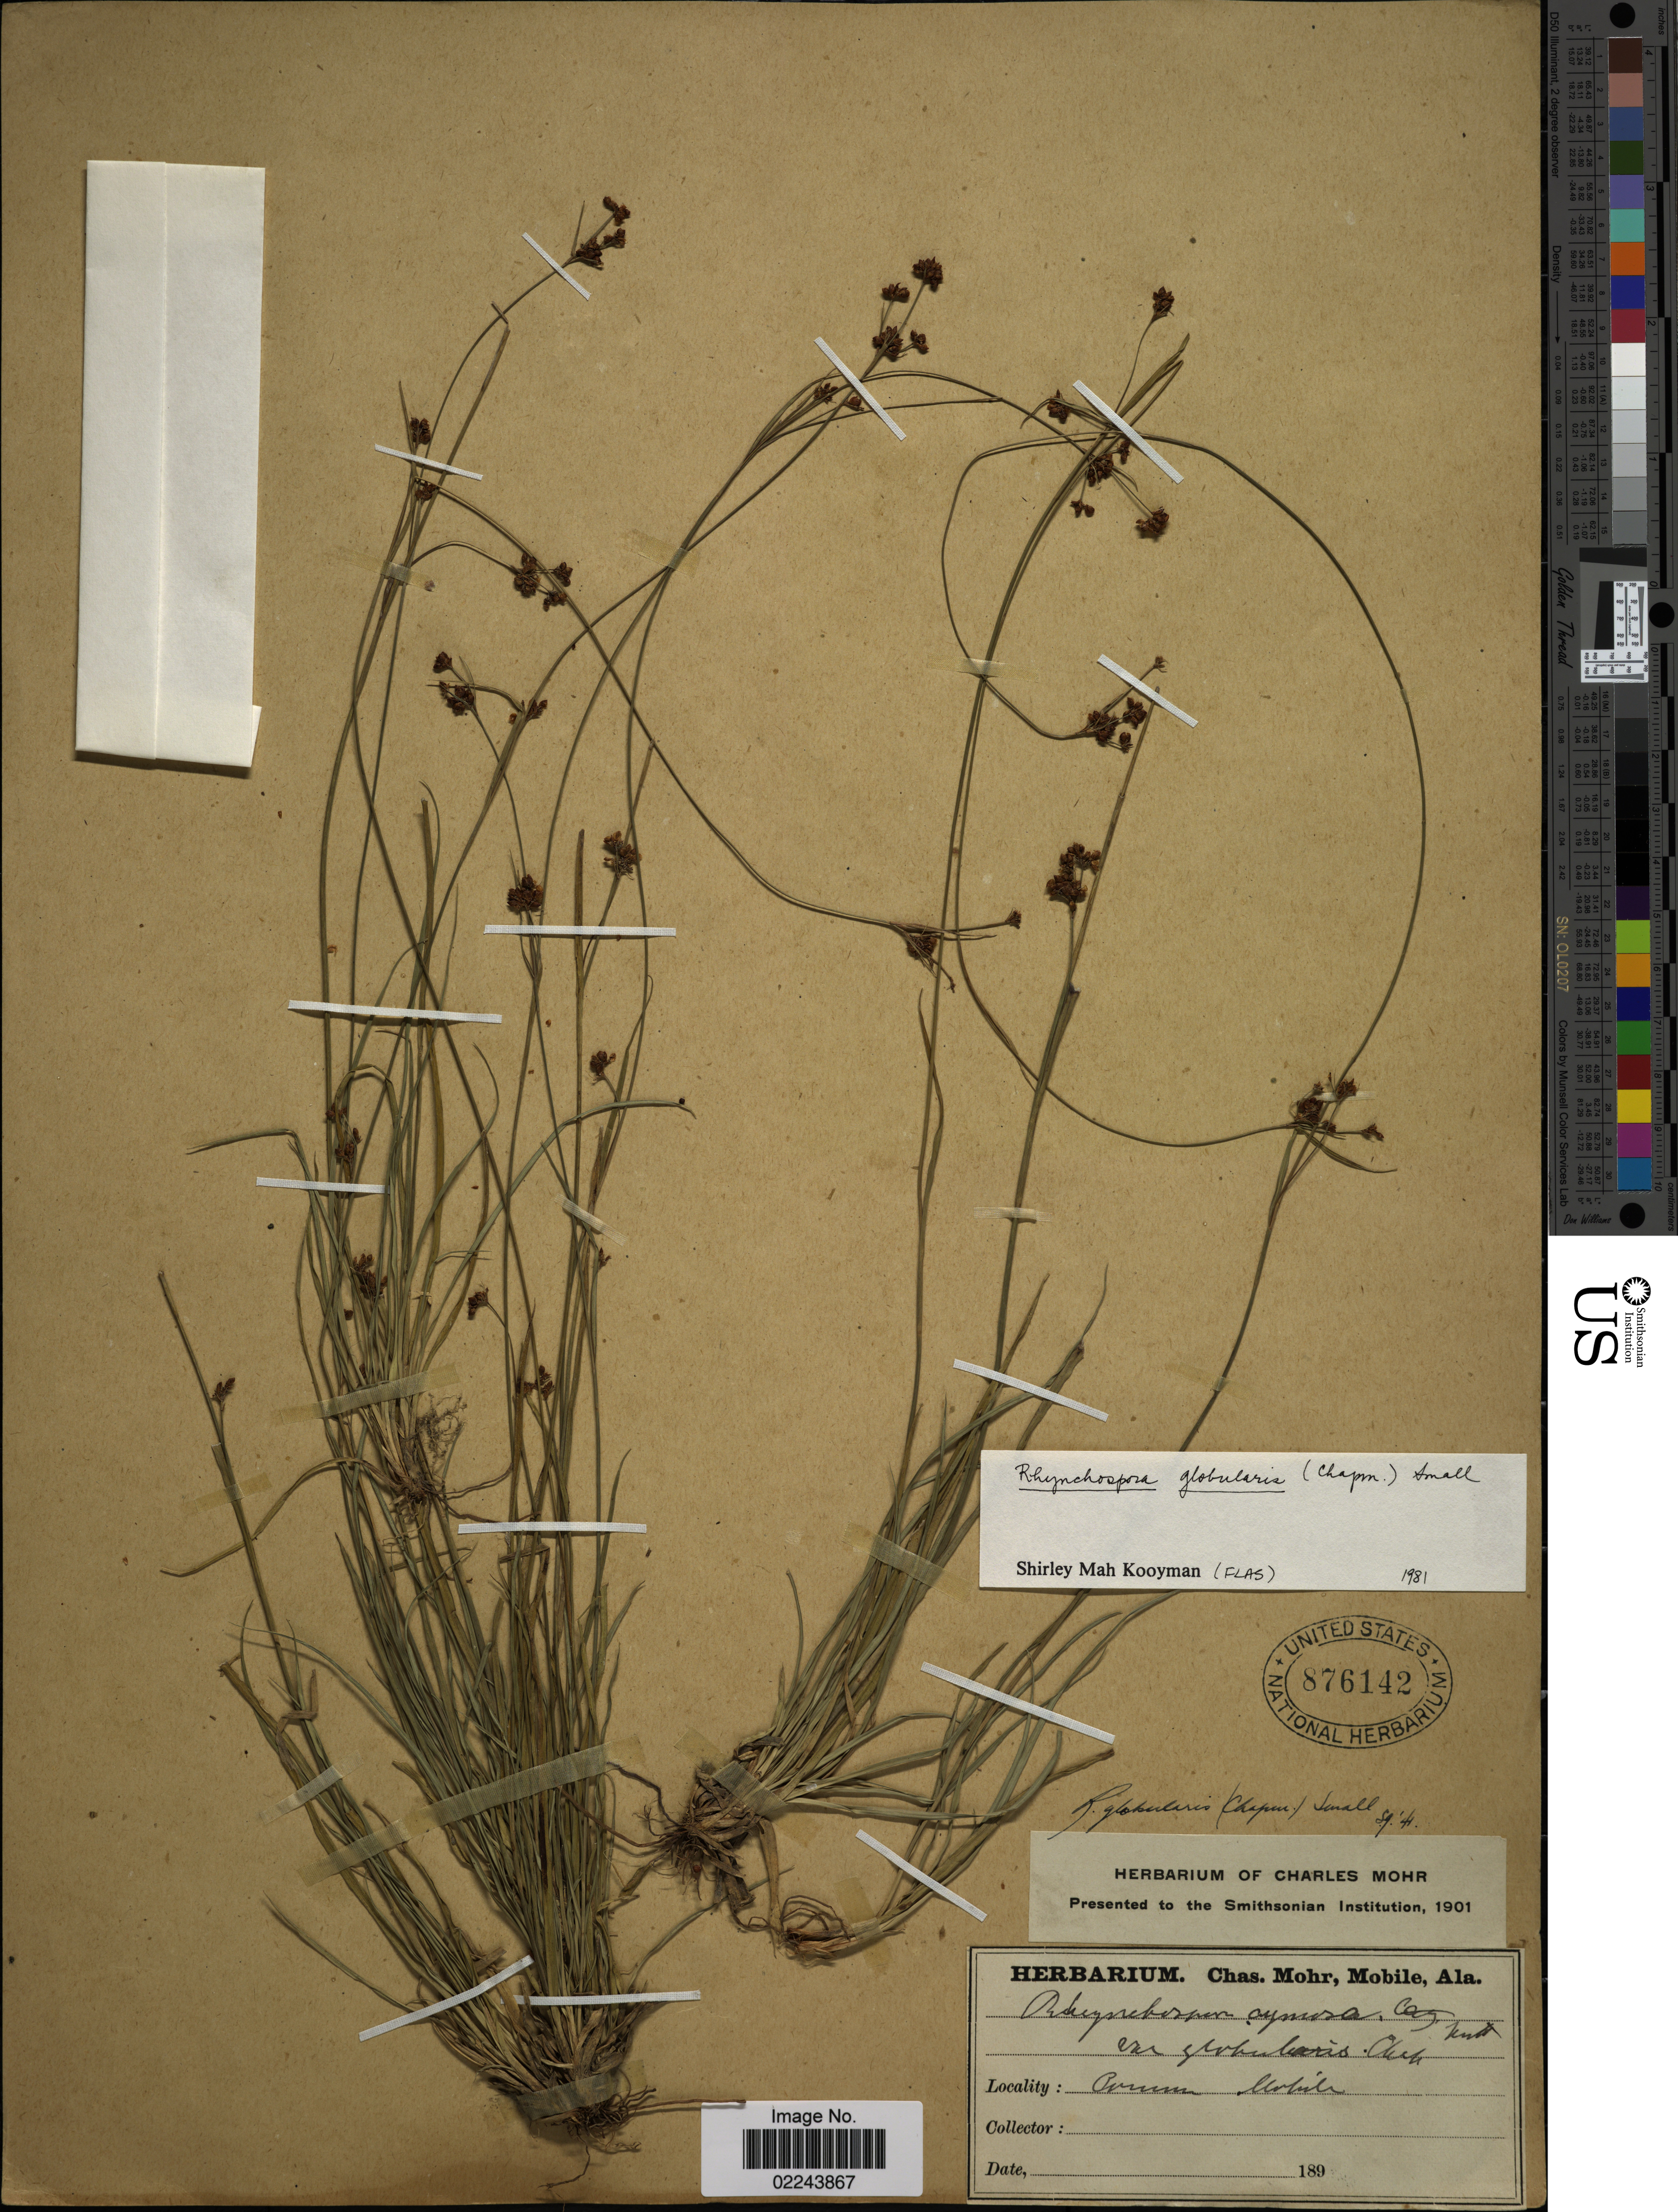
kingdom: Plantae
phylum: Tracheophyta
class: Liliopsida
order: Poales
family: Cyperaceae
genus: Rhynchospora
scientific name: Rhynchospora globularis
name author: (Chapm.) Small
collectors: ex herb. Charles Mohr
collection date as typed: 189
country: United States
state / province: Alabama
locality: Mobile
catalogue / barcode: US 876142